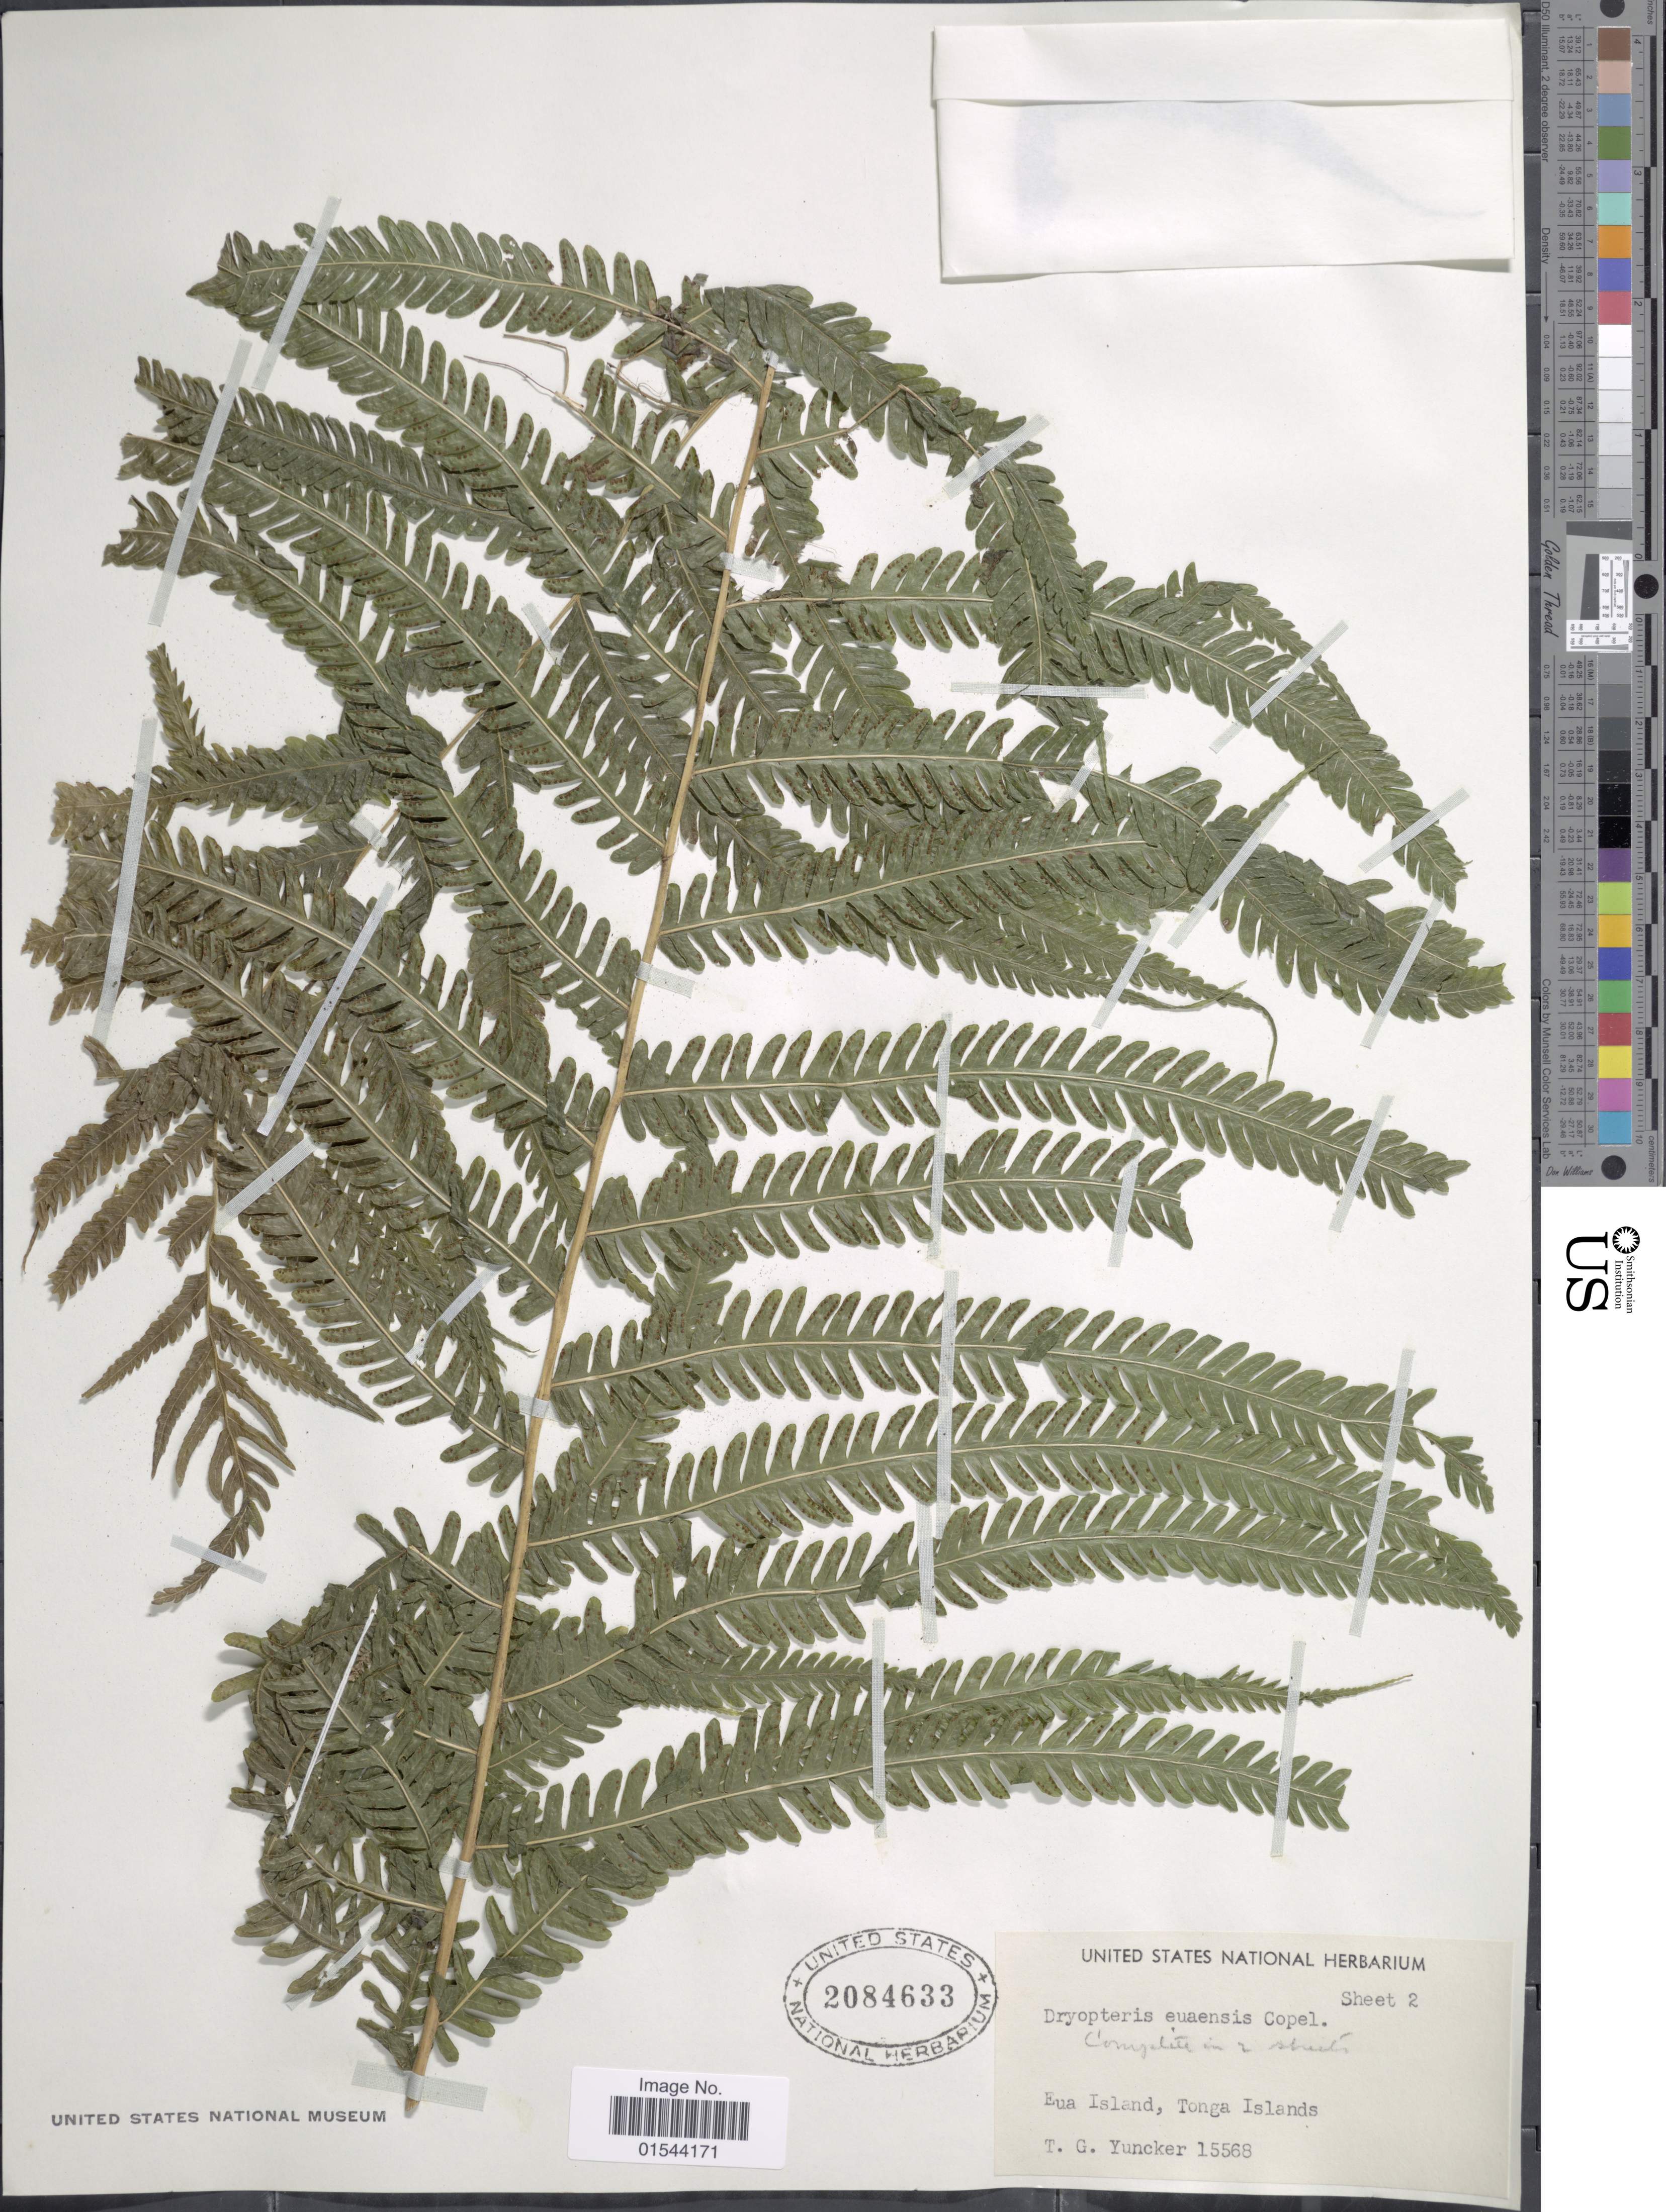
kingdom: Plantae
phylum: Tracheophyta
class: Polypodiopsida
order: Polypodiales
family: Thelypteridaceae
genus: Christella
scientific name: Christella harveyi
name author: (Mett.) Holttum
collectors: T. G. Yuncker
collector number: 15568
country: Tonga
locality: Eua Island, Tonga Island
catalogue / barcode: US 2084633